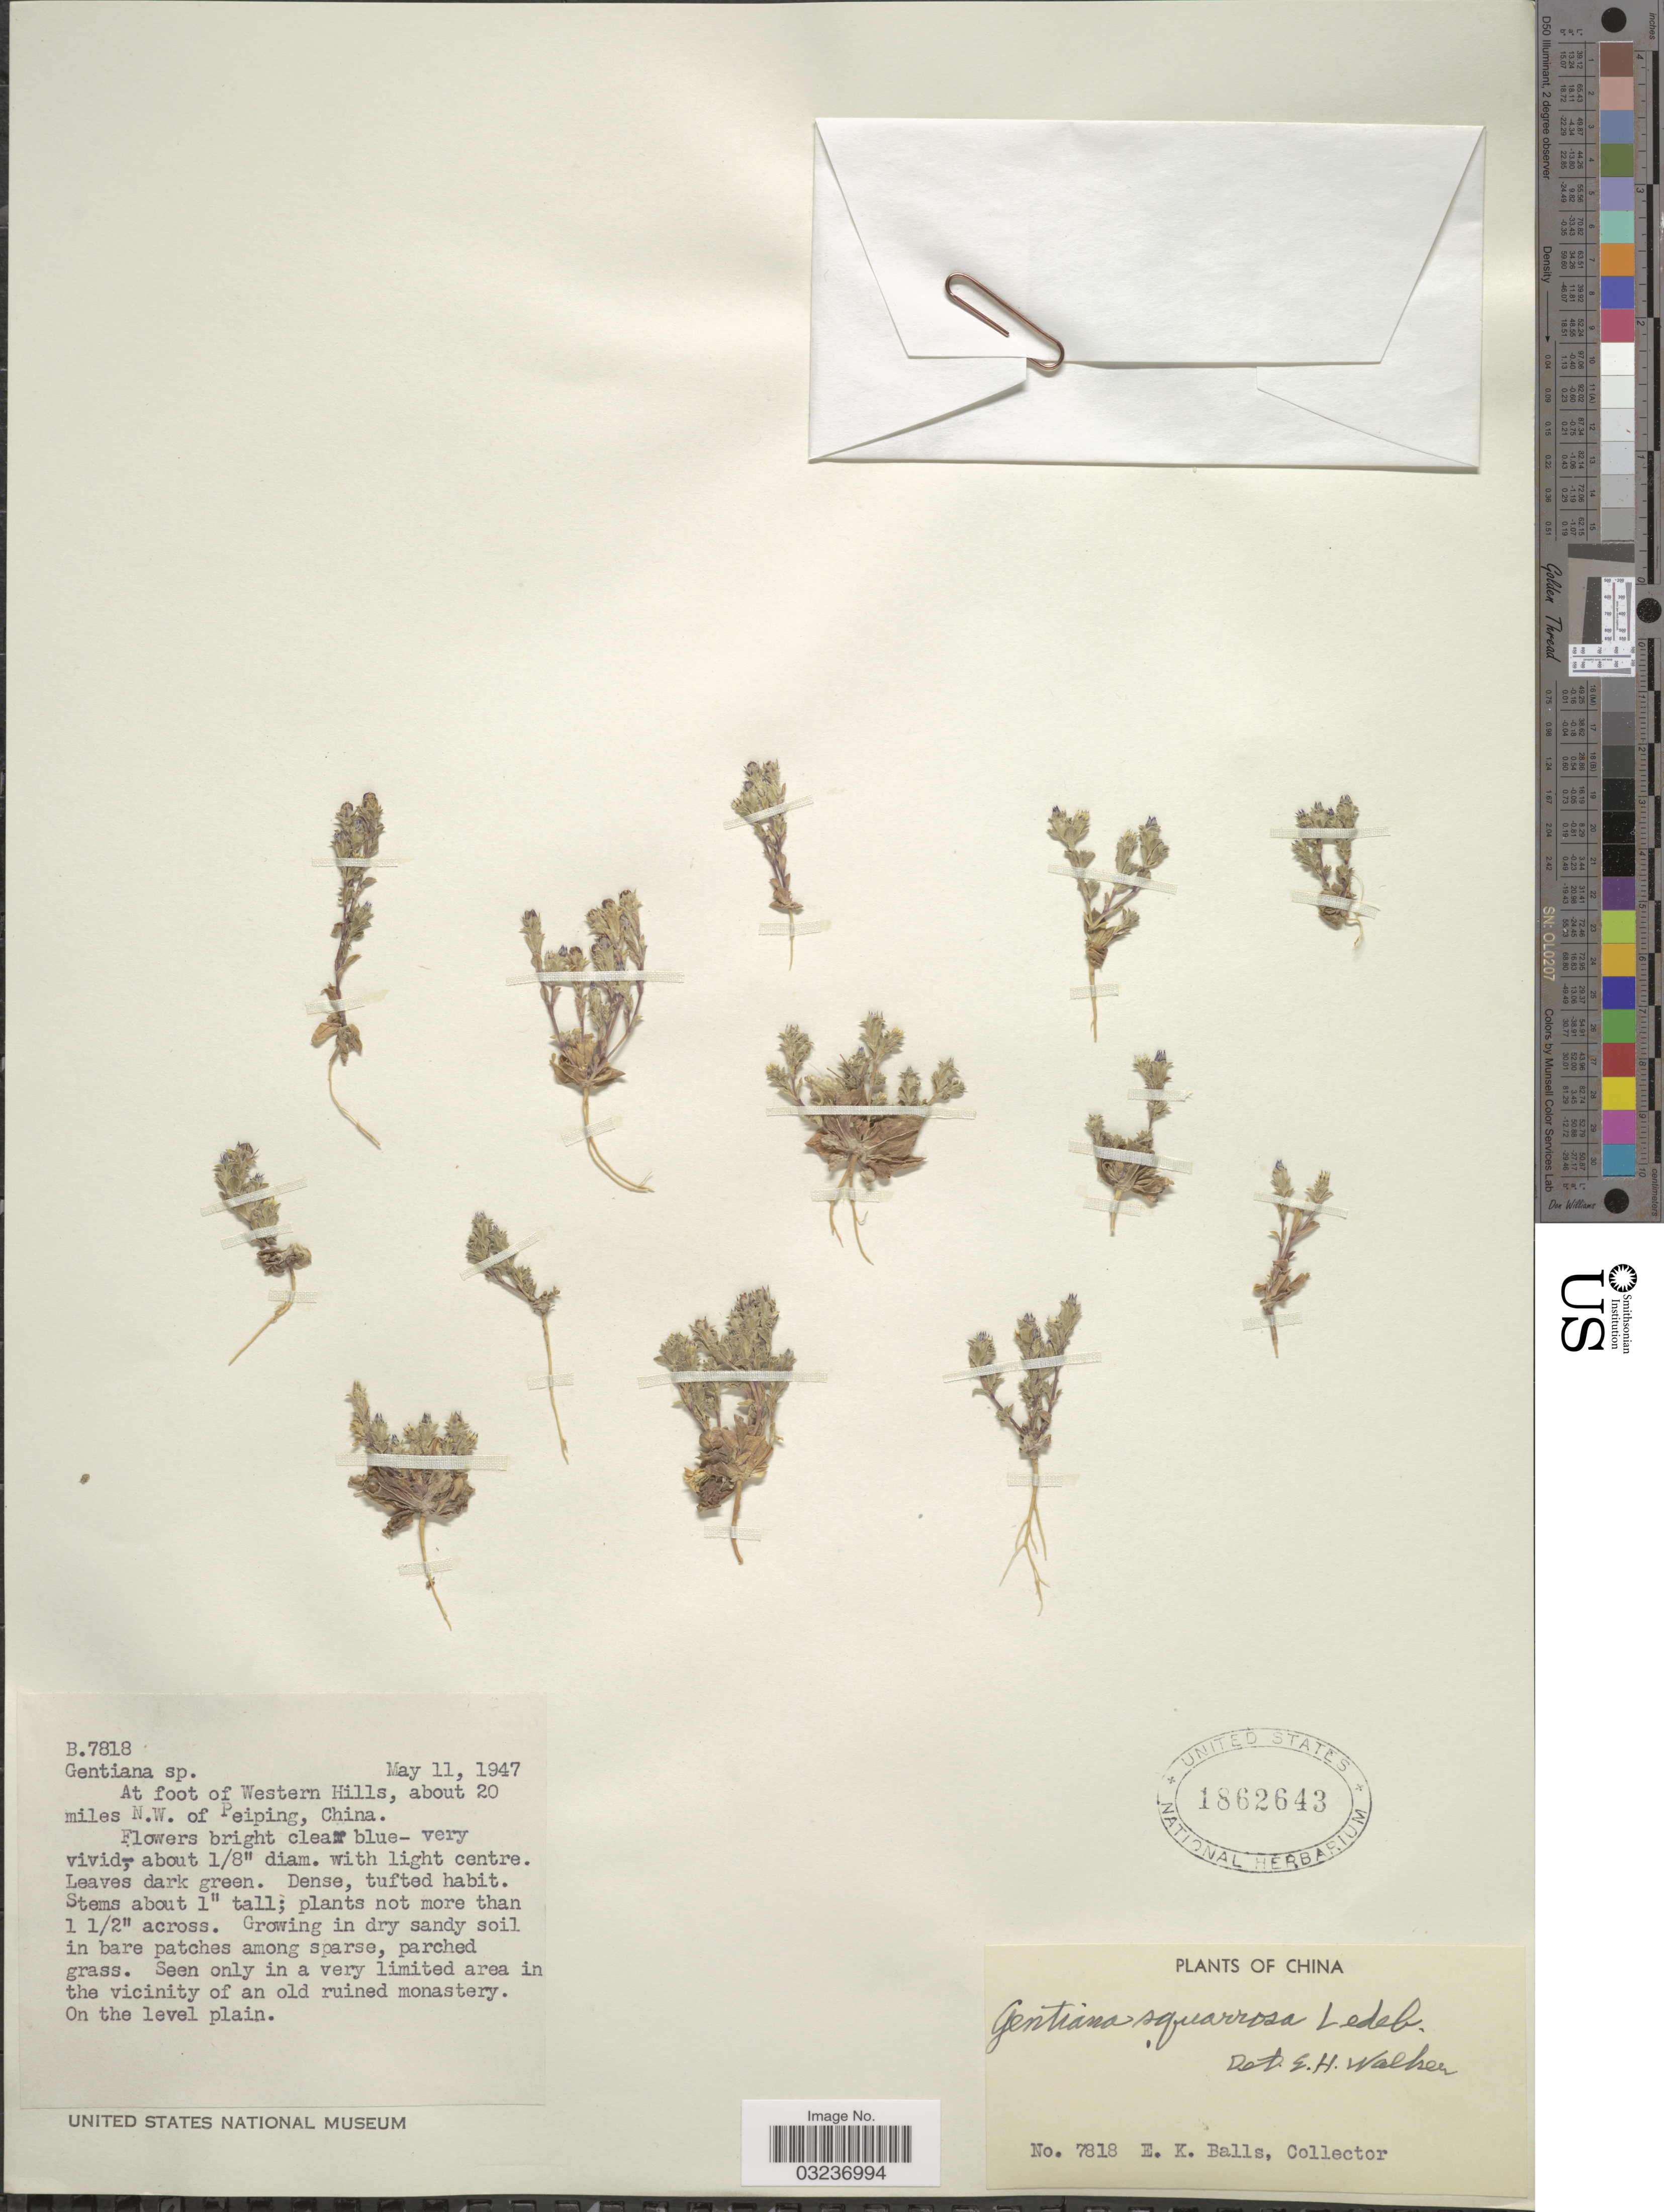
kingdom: Plantae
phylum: Tracheophyta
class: Magnoliopsida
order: Gentianales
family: Gentianaceae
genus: Gentiana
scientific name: Gentiana squarrosa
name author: Ledeb.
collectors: E. K. Balls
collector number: B. 7818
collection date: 1947-05-11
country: China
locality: At foot of Western Hills, about 20 miles N.W. of Peiping, China.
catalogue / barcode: US 1862643